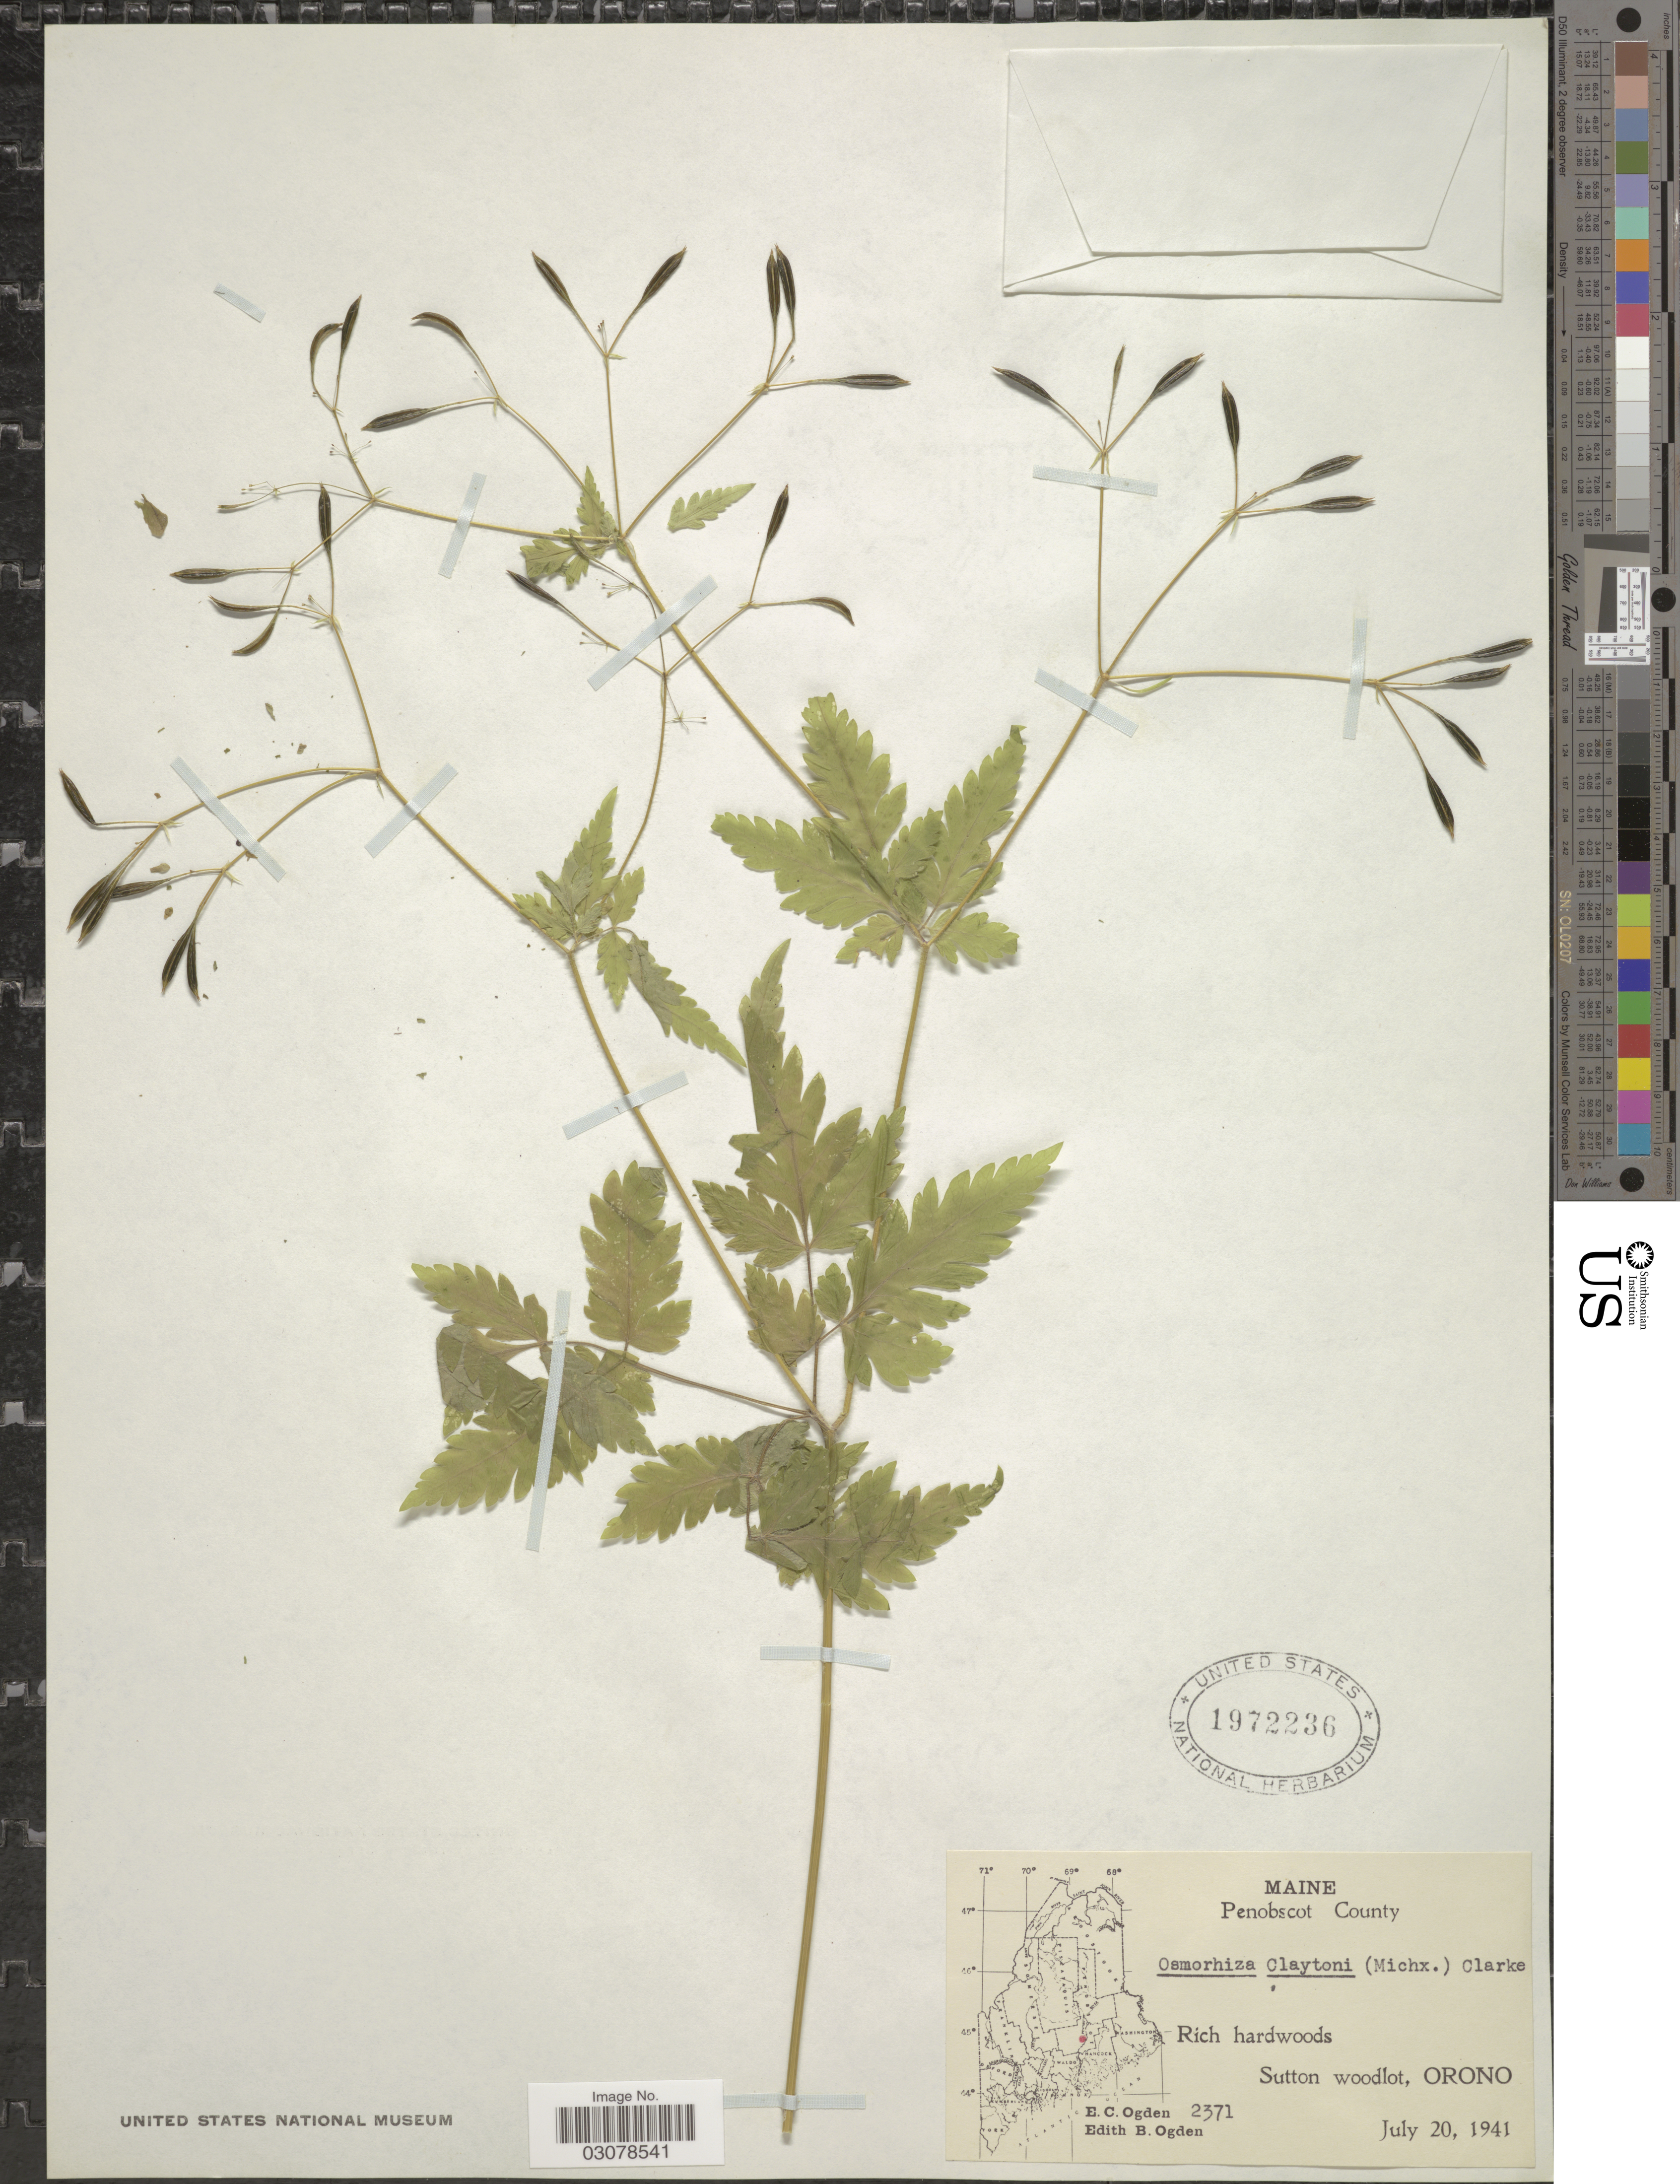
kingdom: Plantae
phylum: Tracheophyta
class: Magnoliopsida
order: Apiales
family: Apiaceae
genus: Osmorhiza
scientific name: Osmorhiza claytonii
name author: (Michx.) C.B. Clarke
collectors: E. Ogden & E. Ogden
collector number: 2371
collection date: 1941-07-20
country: United States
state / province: Maine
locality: Penobscot County. Rich hardwoods. Sutton woodlot, Orono.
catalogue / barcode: US 1972236